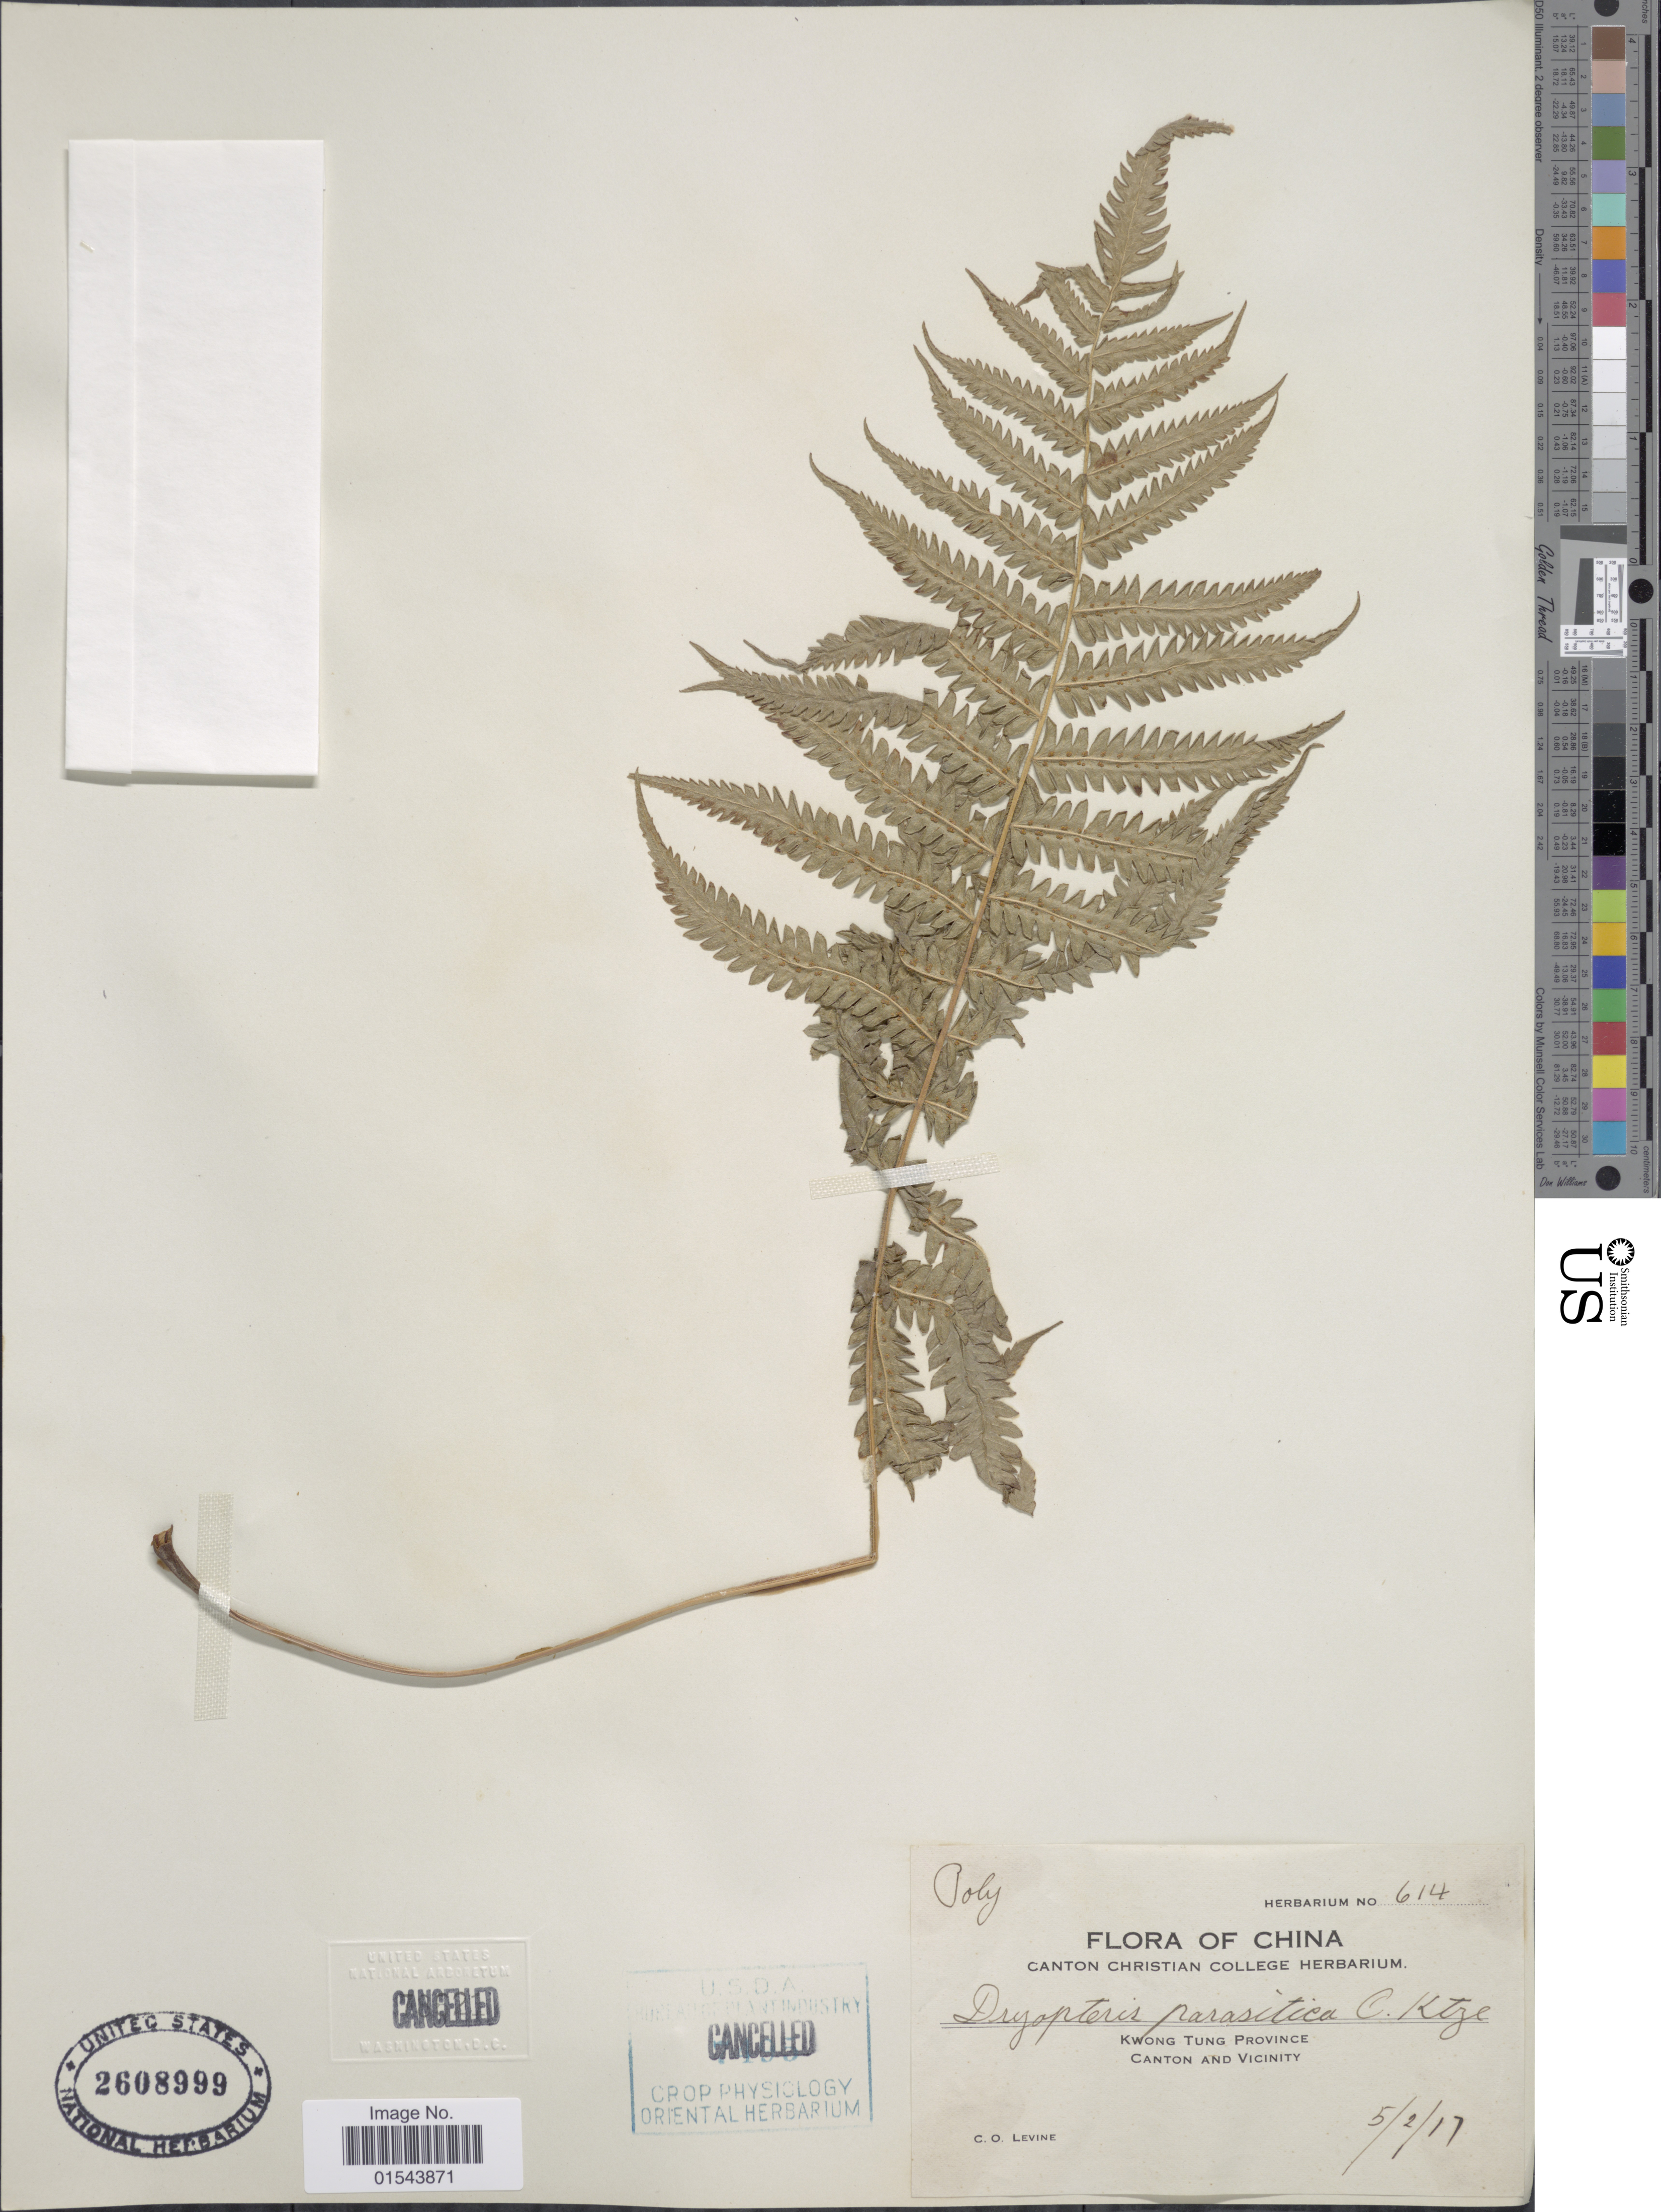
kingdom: Plantae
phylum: Tracheophyta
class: Polypodiopsida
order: Polypodiales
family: Thelypteridaceae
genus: Christella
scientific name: Christella parasitica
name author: (L.) H. Lév.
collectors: C. O. Levine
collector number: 614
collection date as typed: Transcribed d/m/y: 5/2/17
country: China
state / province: Guangdong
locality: Kwong Tung Province. Canton and Vicinity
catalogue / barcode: US 2608999